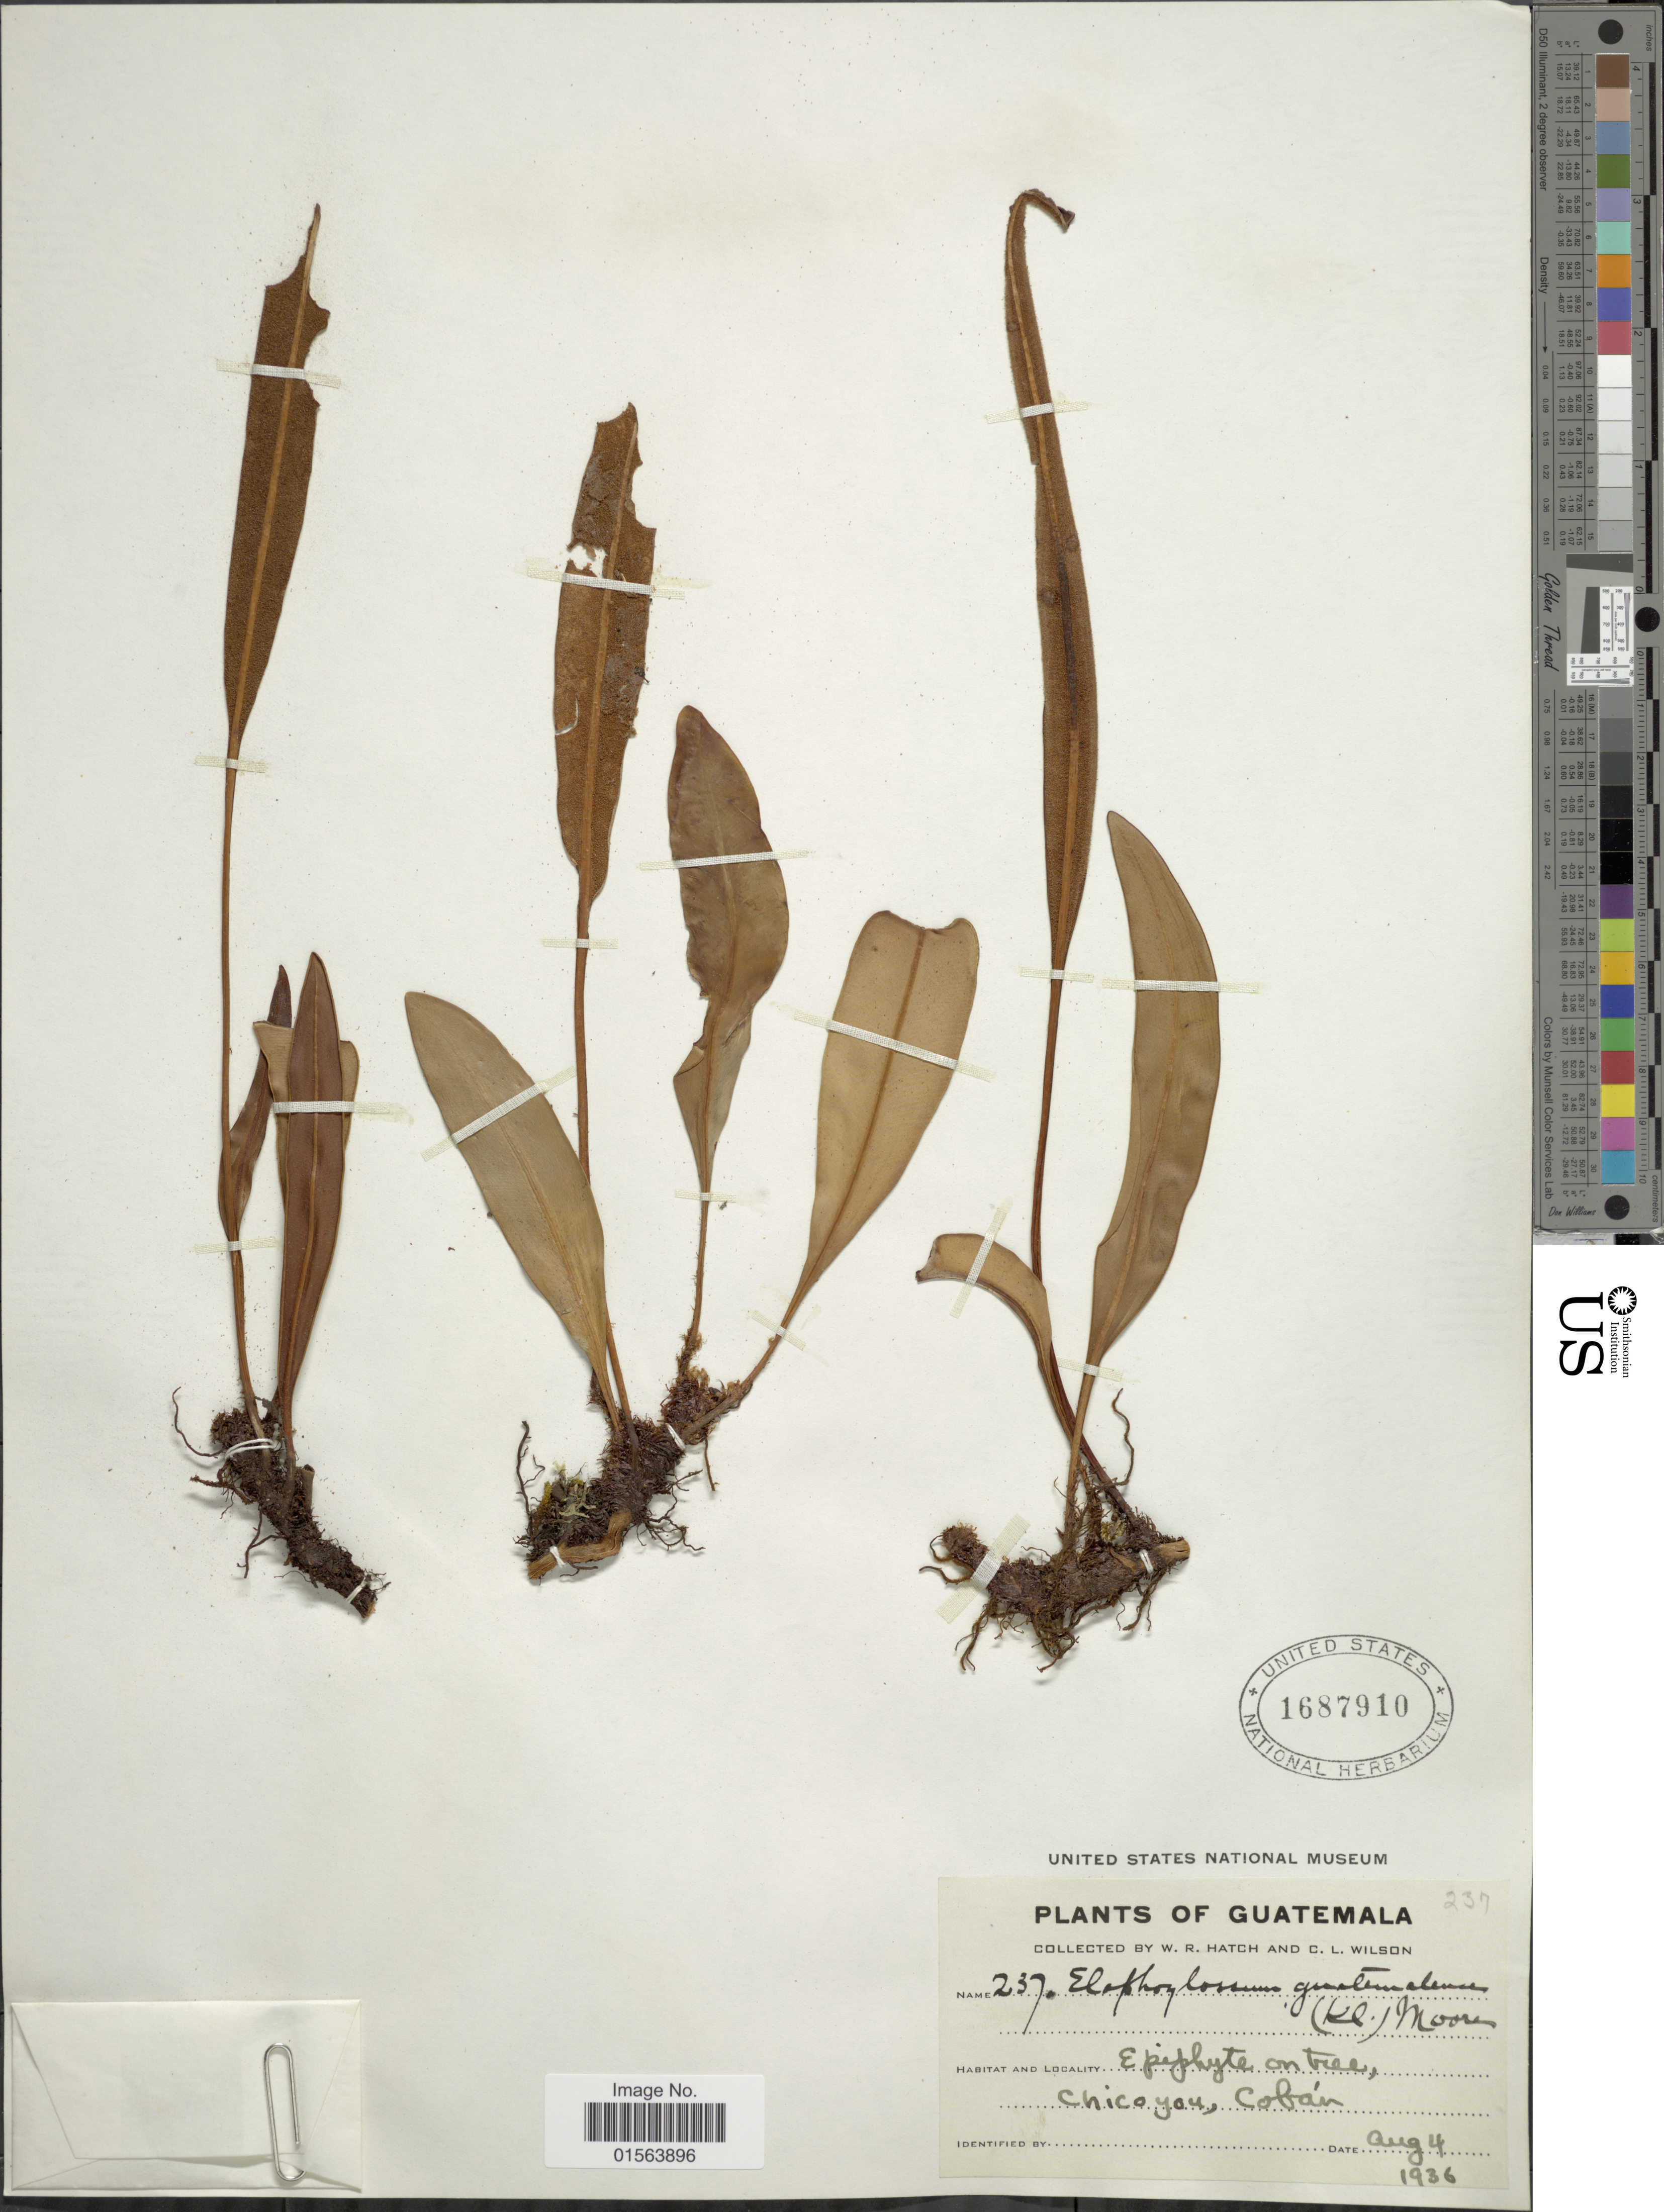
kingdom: Plantae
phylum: Tracheophyta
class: Polypodiopsida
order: Polypodiales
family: Dryopteridaceae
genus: Elaphoglossum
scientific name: Elaphoglossum guatemalense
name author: (Klotzsch) T. Moore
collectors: W. Hatch & C. L. Wilson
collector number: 237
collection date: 1936-08-04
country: Guatemala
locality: Chicoyou, Coban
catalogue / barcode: US 1687910